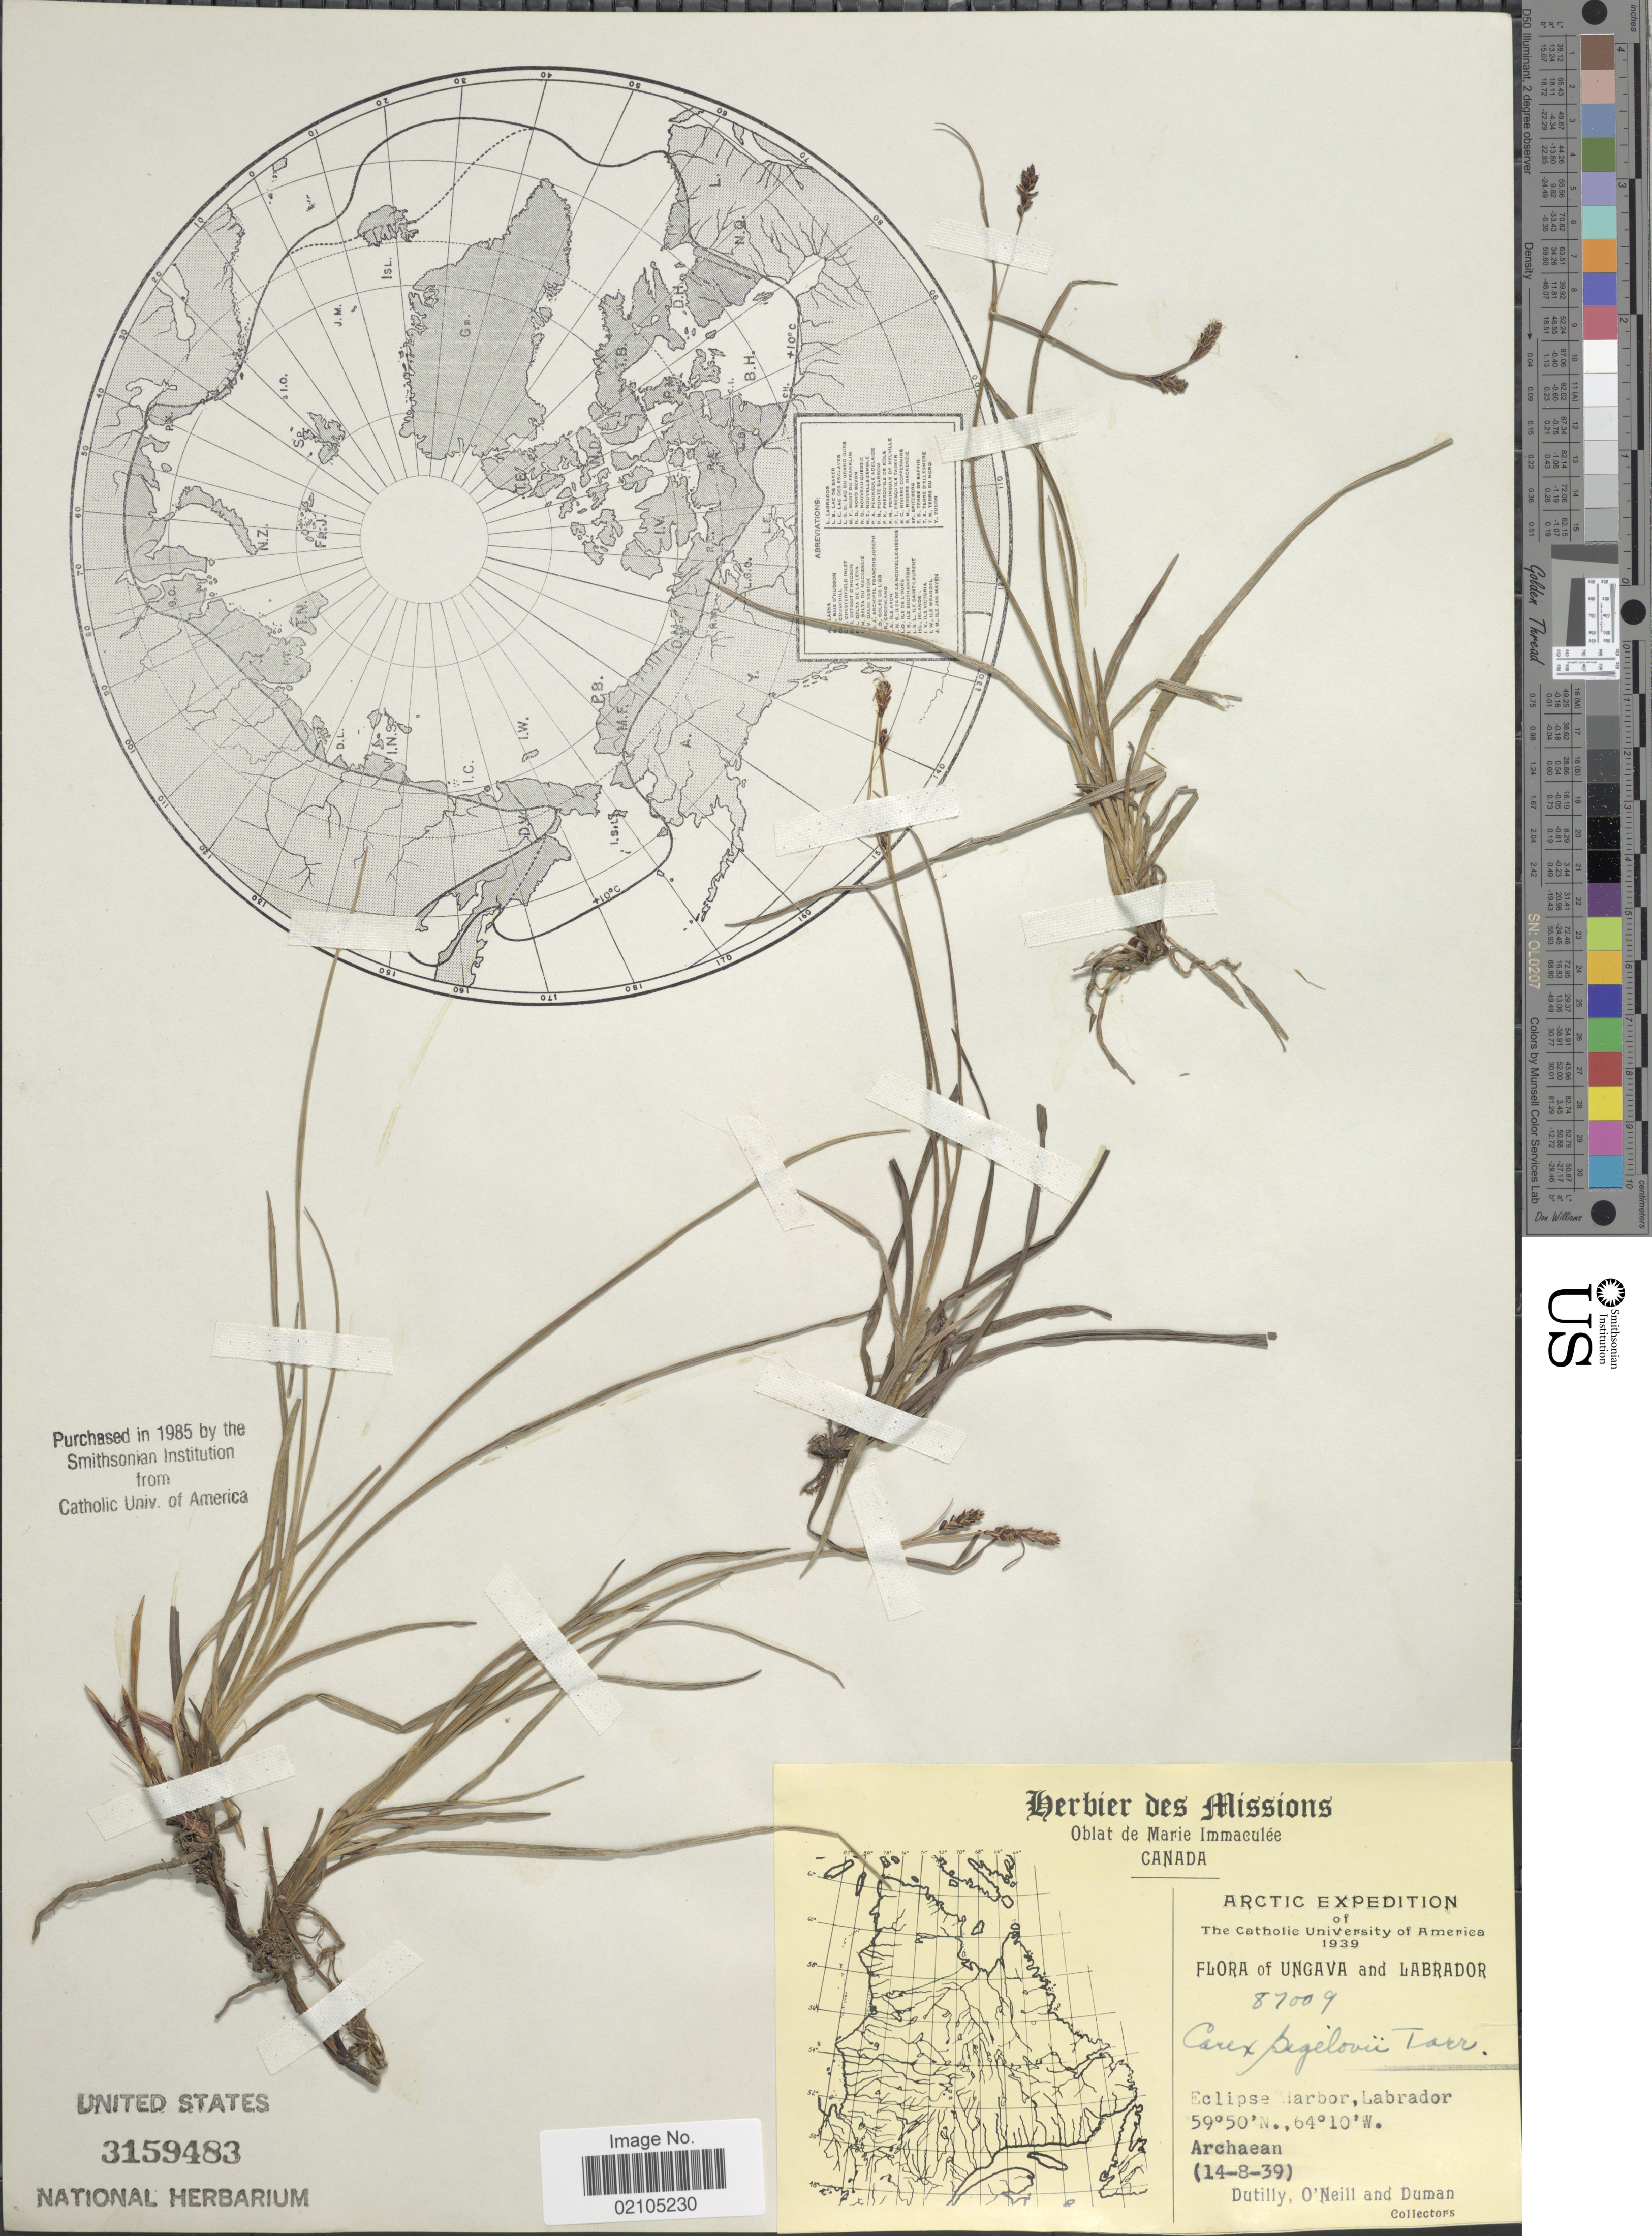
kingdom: Plantae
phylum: Tracheophyta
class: Liliopsida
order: Poales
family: Cyperaceae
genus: Carex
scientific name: Carex bigelowii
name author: Torr. ex Schwein.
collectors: -. Dutilly, -. O'Neill & -. Duman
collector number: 87009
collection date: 1939-08-14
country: Canada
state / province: Newfoundland and Labrador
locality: Arctic, Eclipse Harbor, Labrador. Archaean.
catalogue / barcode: US 3159483